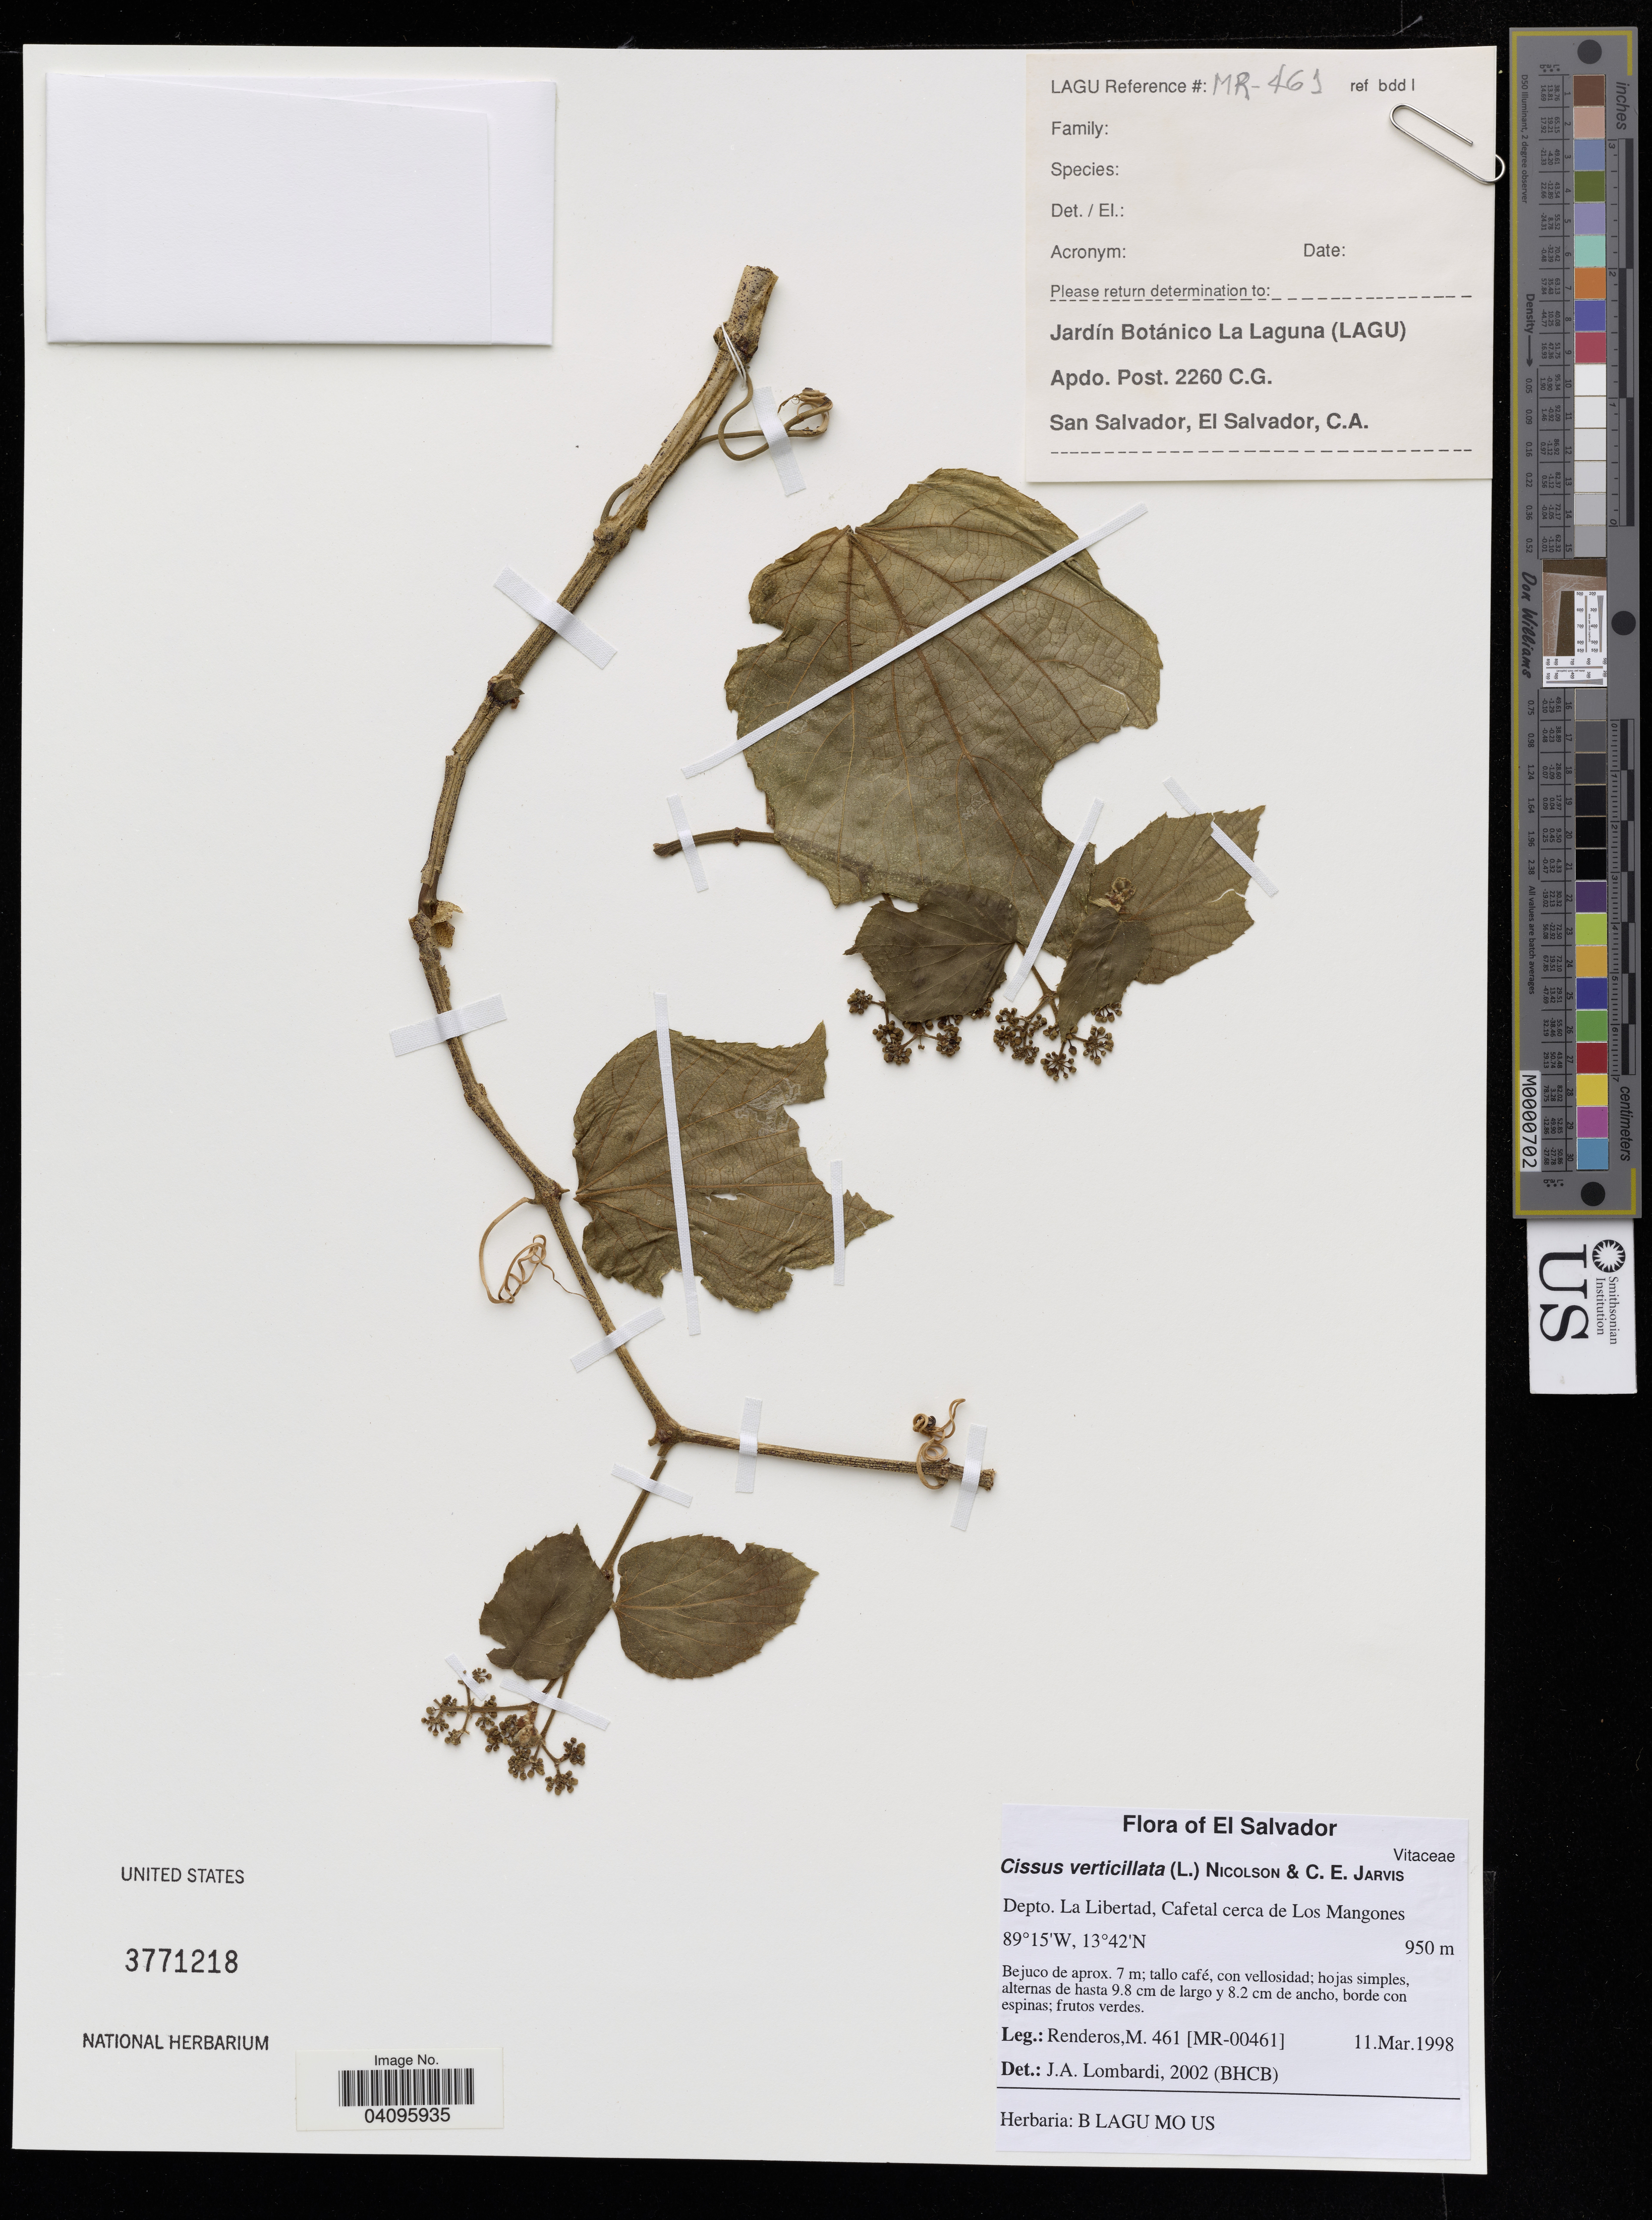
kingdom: Plantae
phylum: Tracheophyta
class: Magnoliopsida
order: Vitales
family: Vitaceae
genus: Cissus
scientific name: Cissus verticillata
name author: (L.) Nicolson & C.E. Jarvis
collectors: M. Renderos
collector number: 461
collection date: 1998-03-11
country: El Salvador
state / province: La Libertad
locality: Depto. La Libertad, Cafetal cerca de Los Mangones.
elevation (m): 950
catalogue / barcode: US 3771218